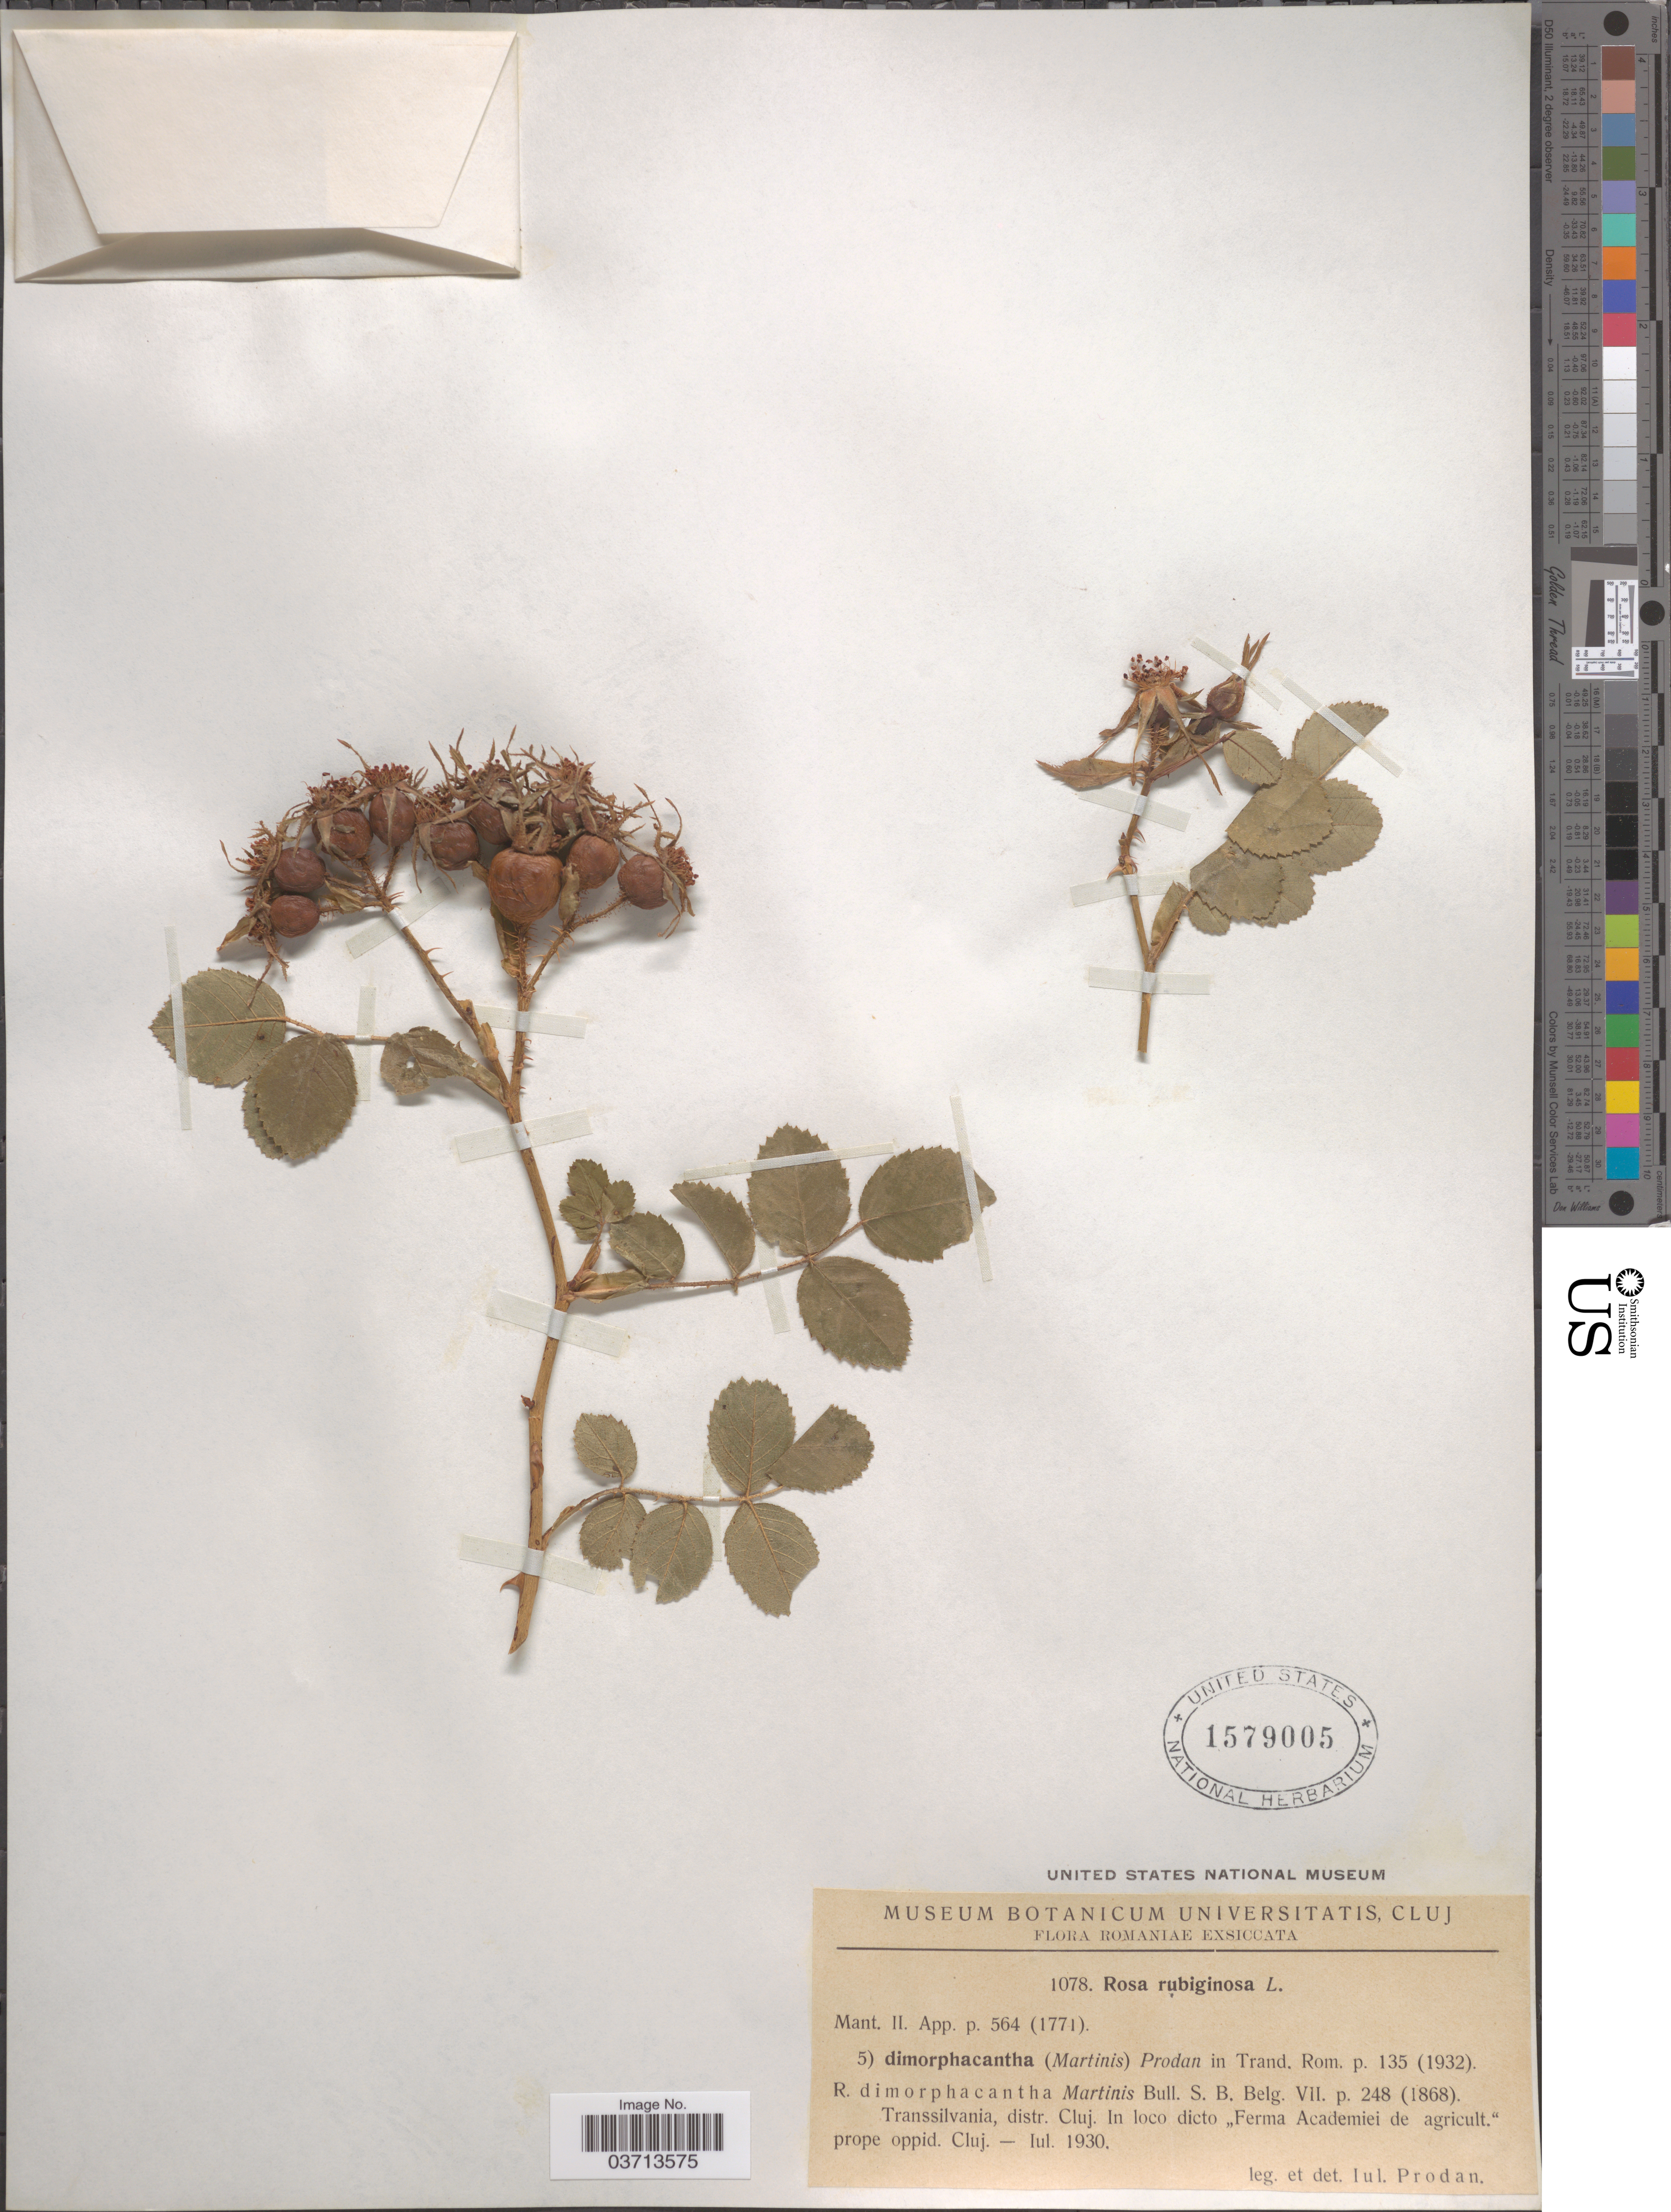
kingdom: Plantae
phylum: Tracheophyta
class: Magnoliopsida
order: Rosales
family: Rosaceae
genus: Rosa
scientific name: Rosa rubiginosa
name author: L.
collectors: J. Prodan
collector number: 1078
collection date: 1930-07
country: Romania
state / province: Cluj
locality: Transsilvania, distr. Cluj. In loco dicto "Ferma Academiei de agricult." prope oppid. Cluj.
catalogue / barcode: US 1579005